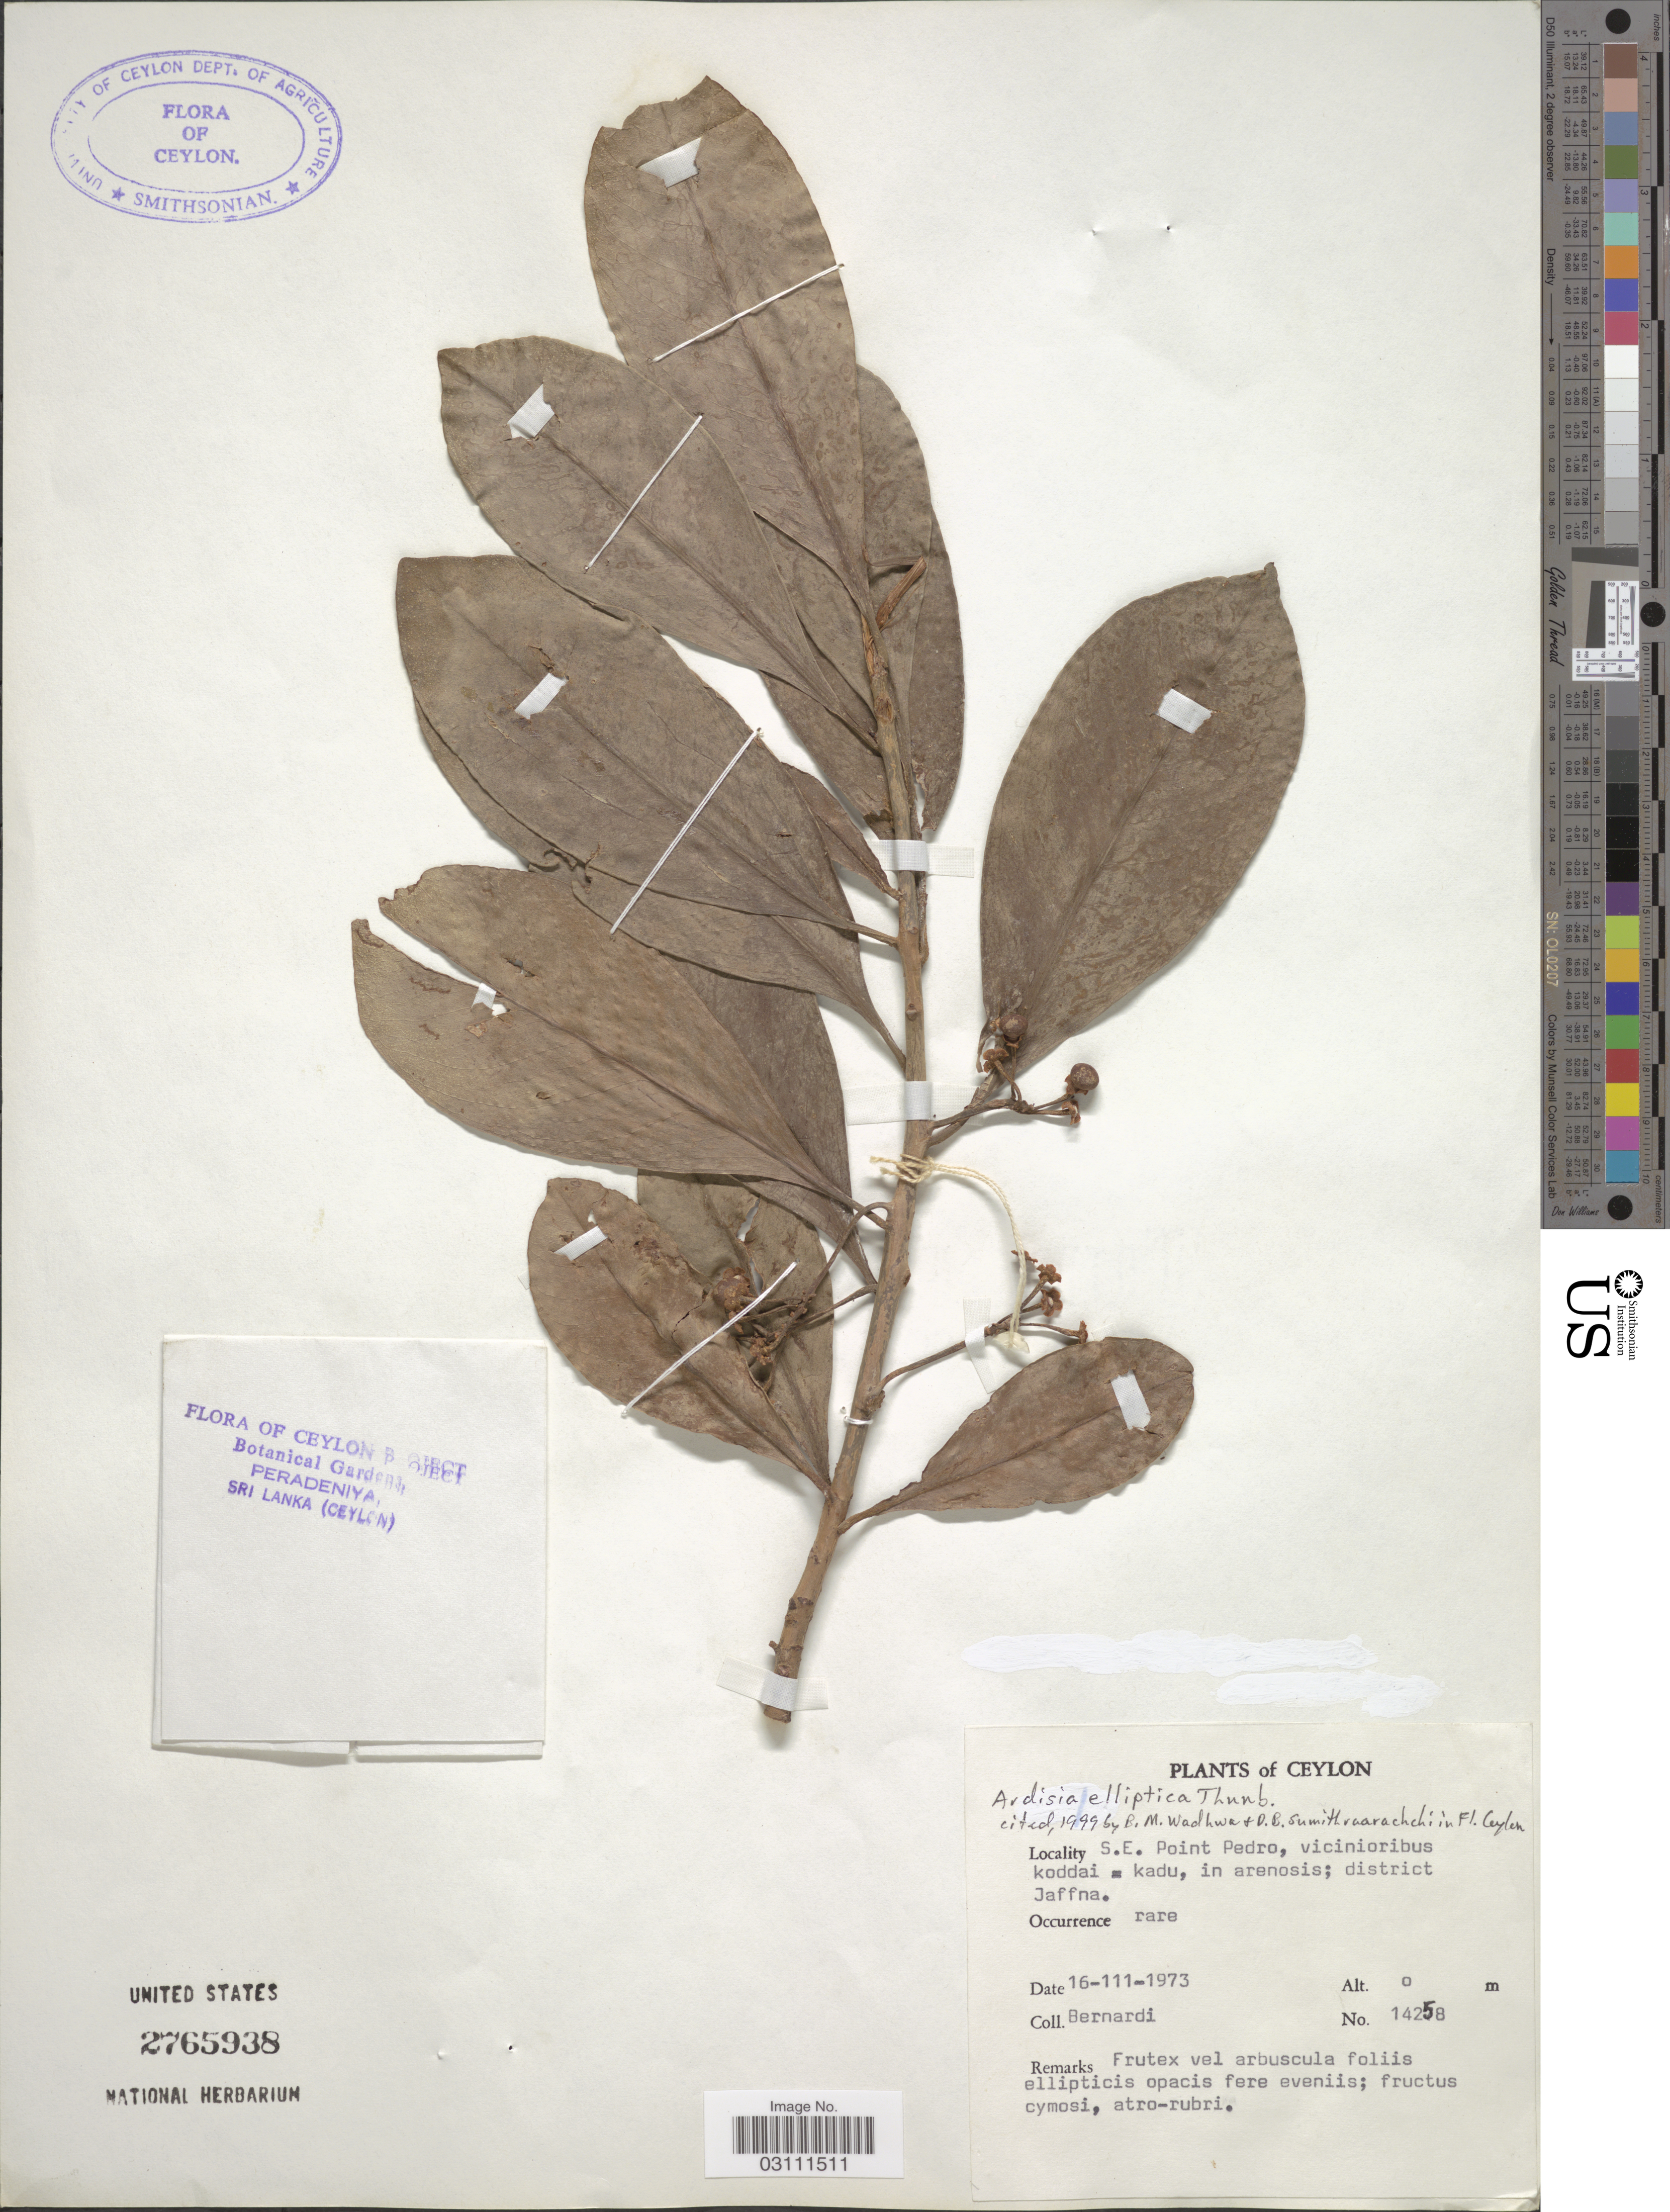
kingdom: Plantae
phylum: Tracheophyta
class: Magnoliopsida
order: Ericales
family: Primulaceae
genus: Ardisia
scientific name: Ardisia elliptica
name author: Thunb.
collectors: Bernardi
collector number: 14258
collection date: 1973-03-16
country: Sri Lanka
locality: Ceylon, S.E. Point Pedro, vicinioribus koddai = kadu, in arenosis; district Jaffna.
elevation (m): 0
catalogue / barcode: US 2765938